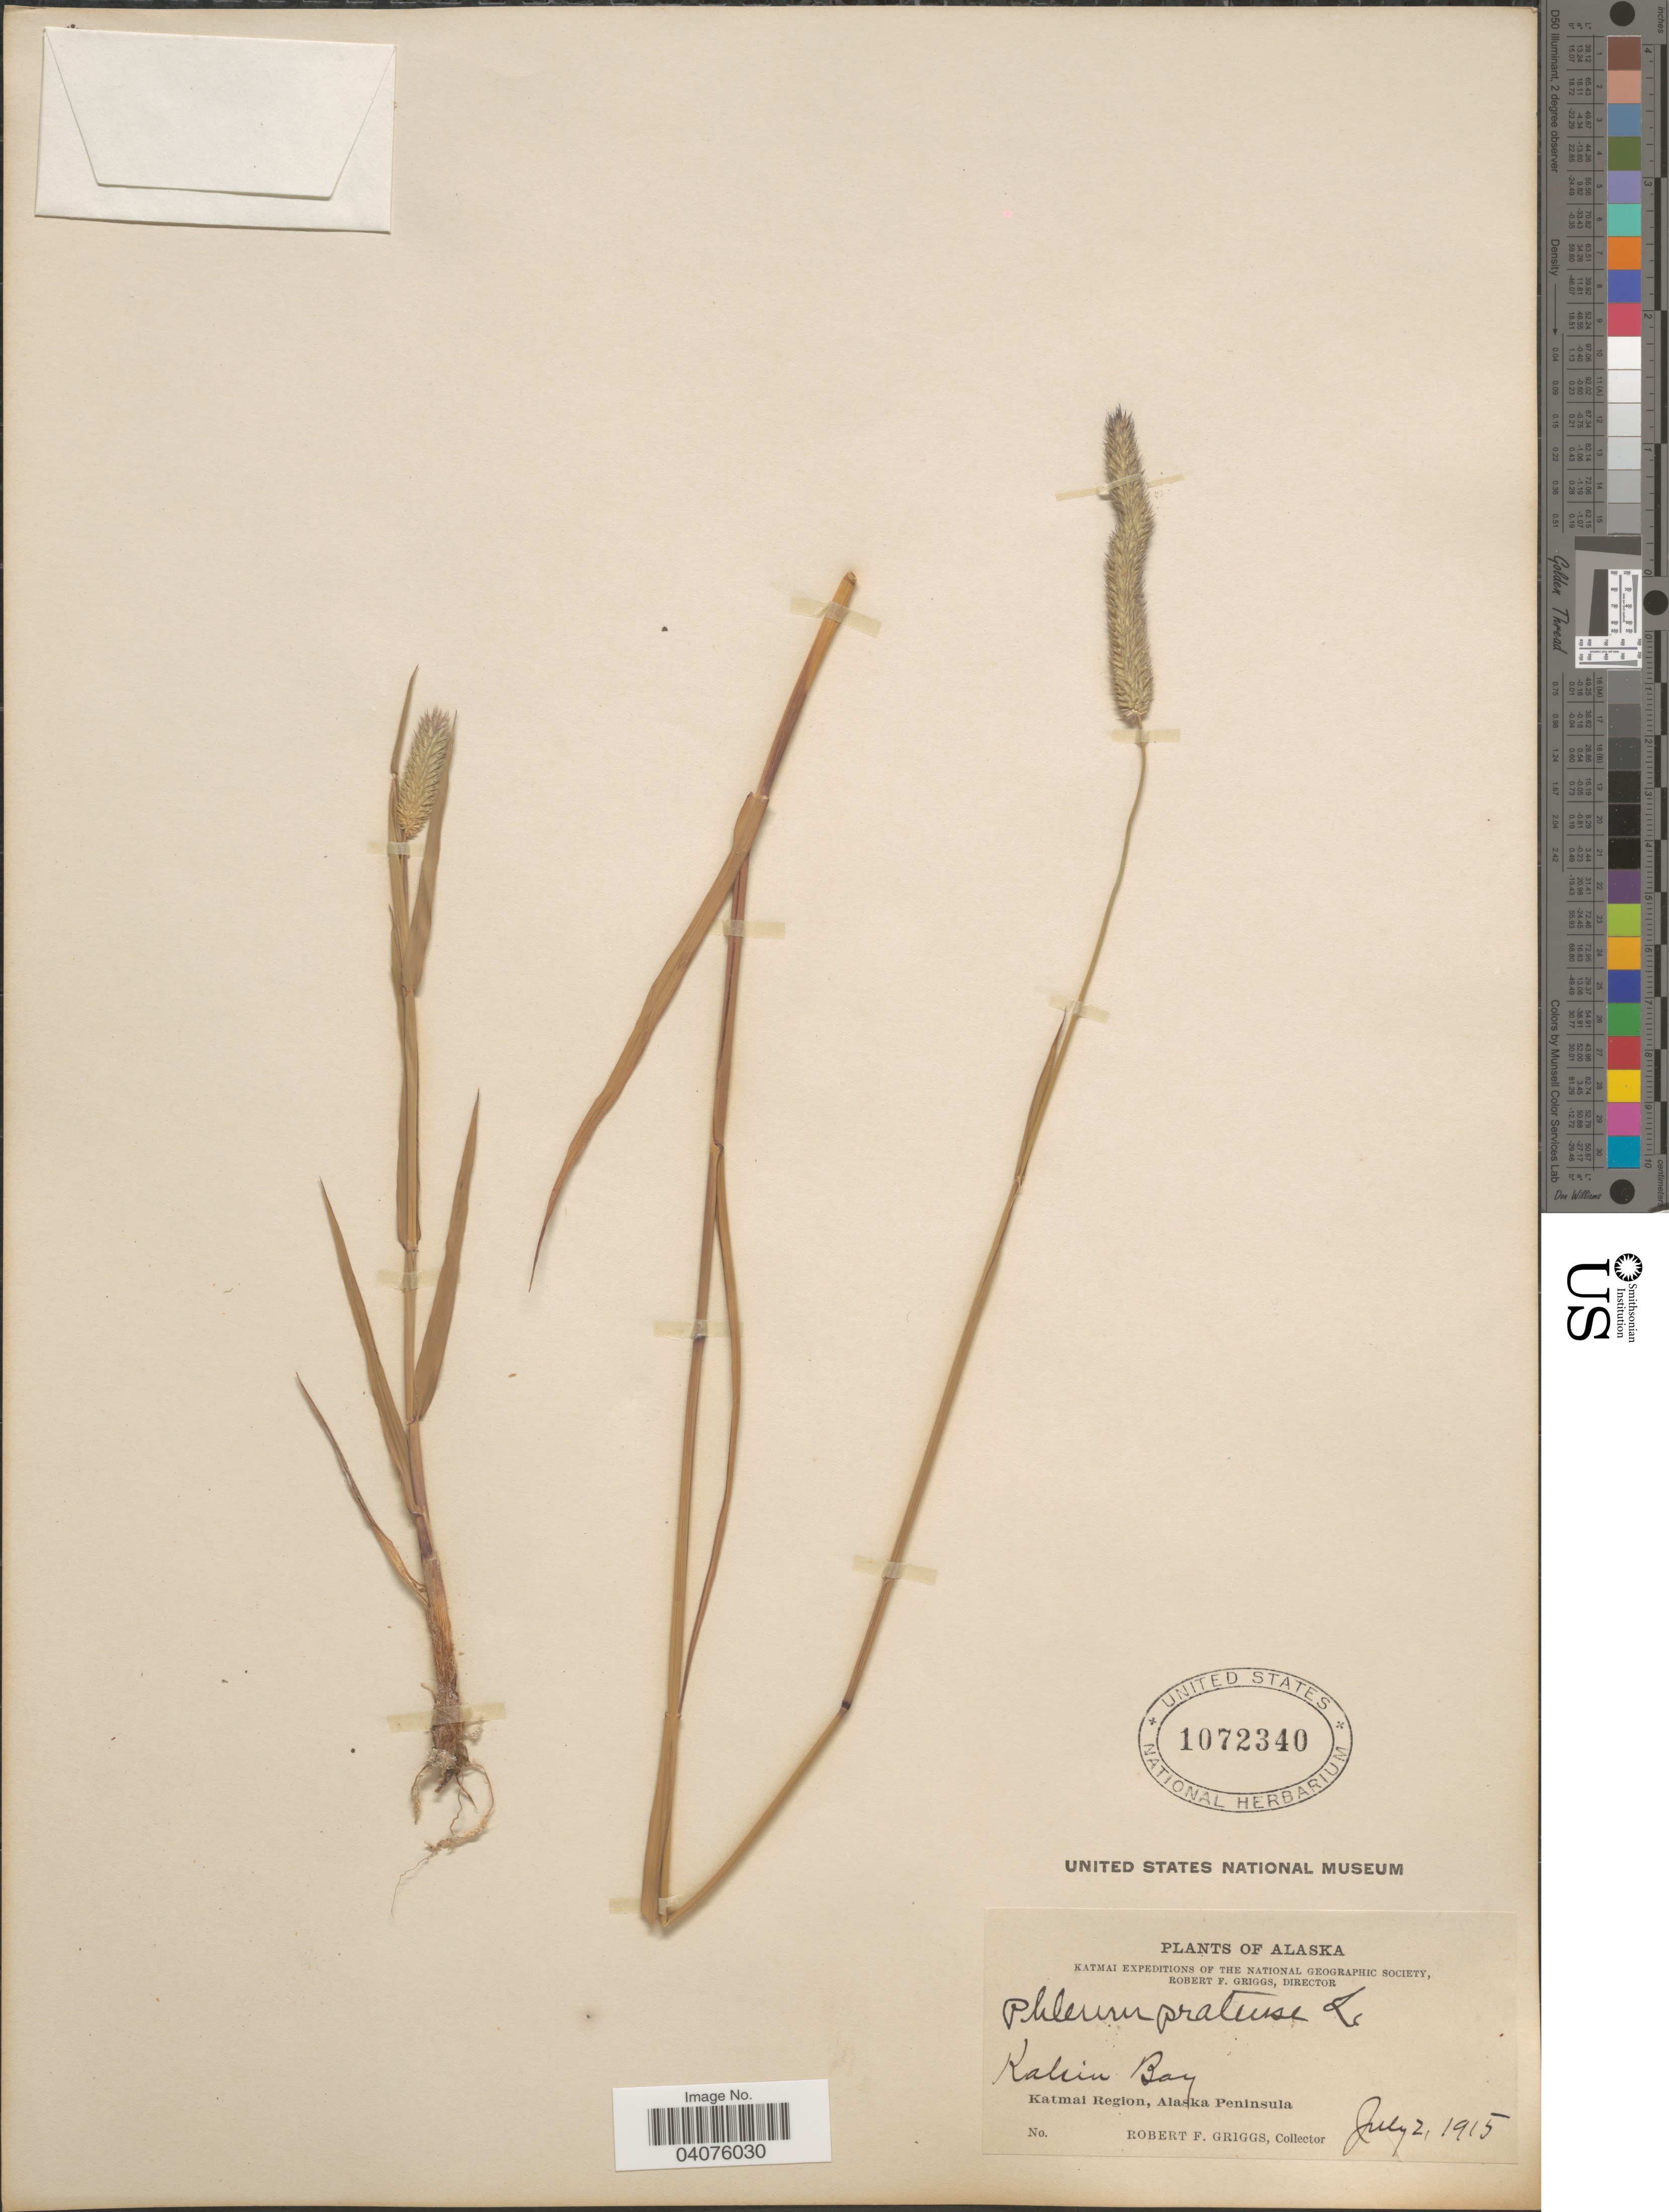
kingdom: Plantae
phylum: Tracheophyta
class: Liliopsida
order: Poales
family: Poaceae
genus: Phleum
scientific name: Phleum pratense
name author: L.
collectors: R. F. Griggs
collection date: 1915-07-02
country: United States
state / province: Alaska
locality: Katmai Expeditions of the National Geographic Society. Kalsin Bay. Katmai Region, Alaska Peninsula.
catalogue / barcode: US 1072340